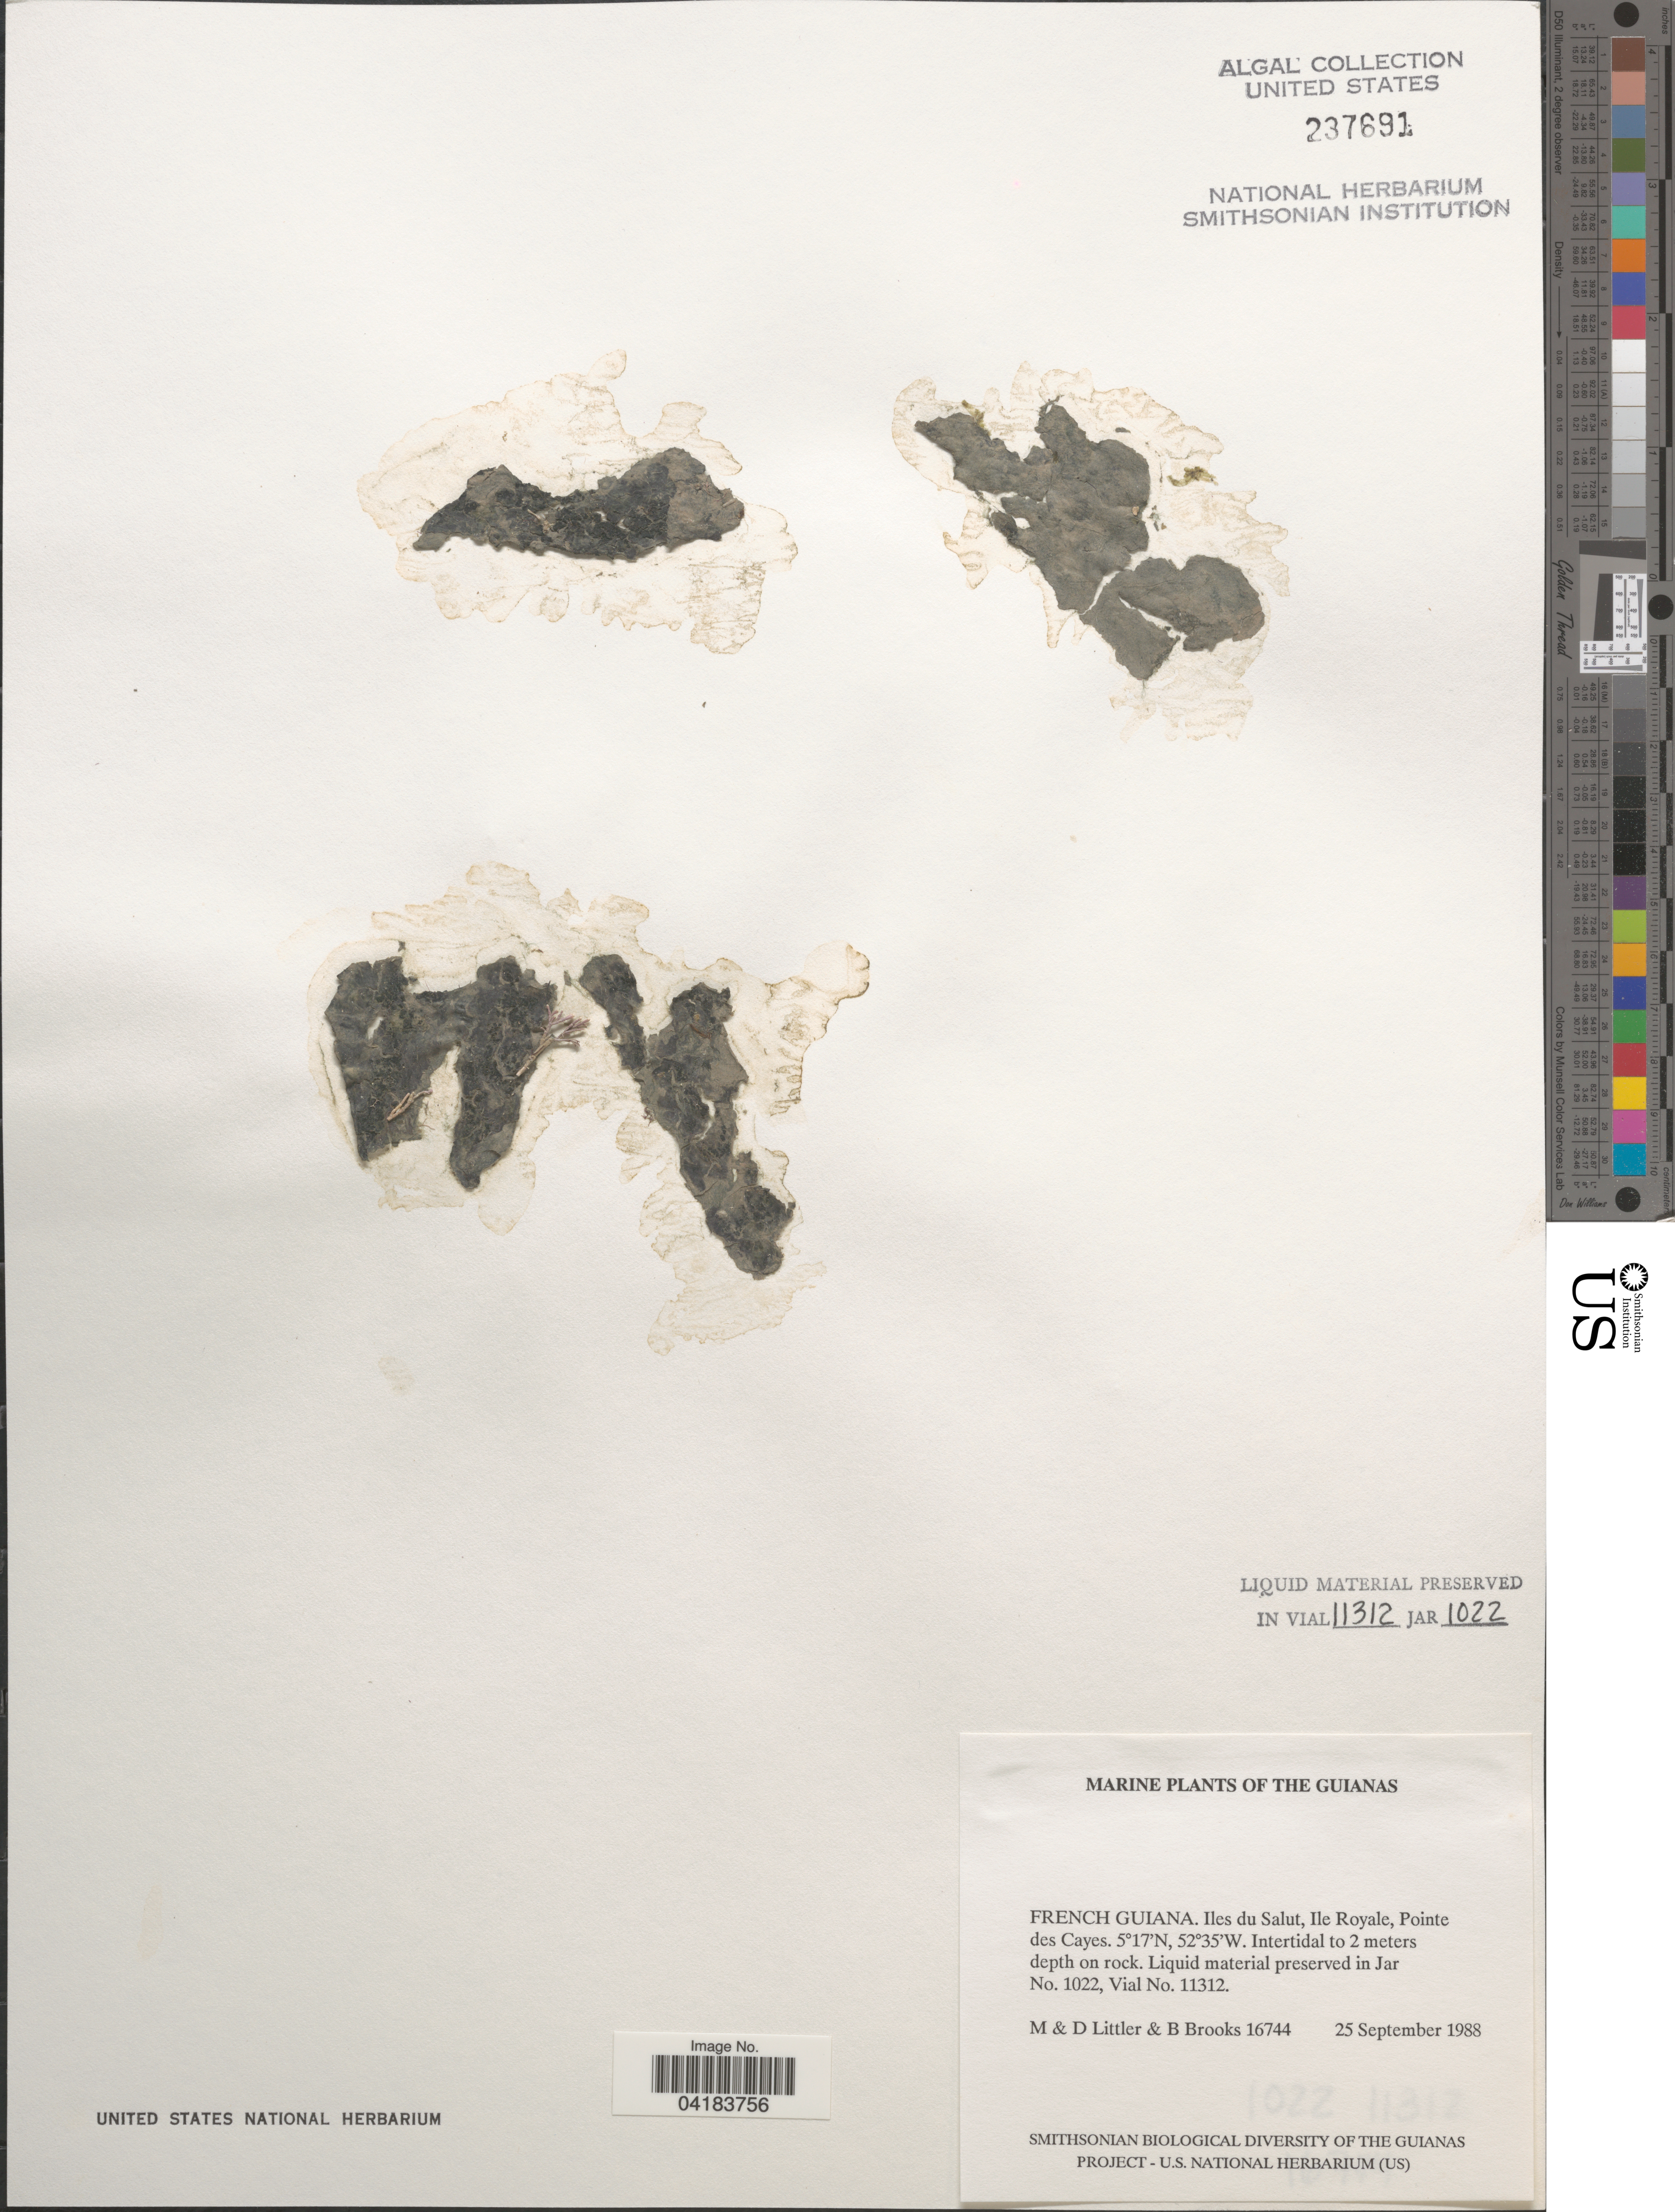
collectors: M. Littler, D. S. Littler & B. Brooks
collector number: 16744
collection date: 1988-09-25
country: French Guiana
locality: The Guianas. Iles du Salut, Ile Royale, Pointe des Cayes.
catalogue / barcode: US 237691